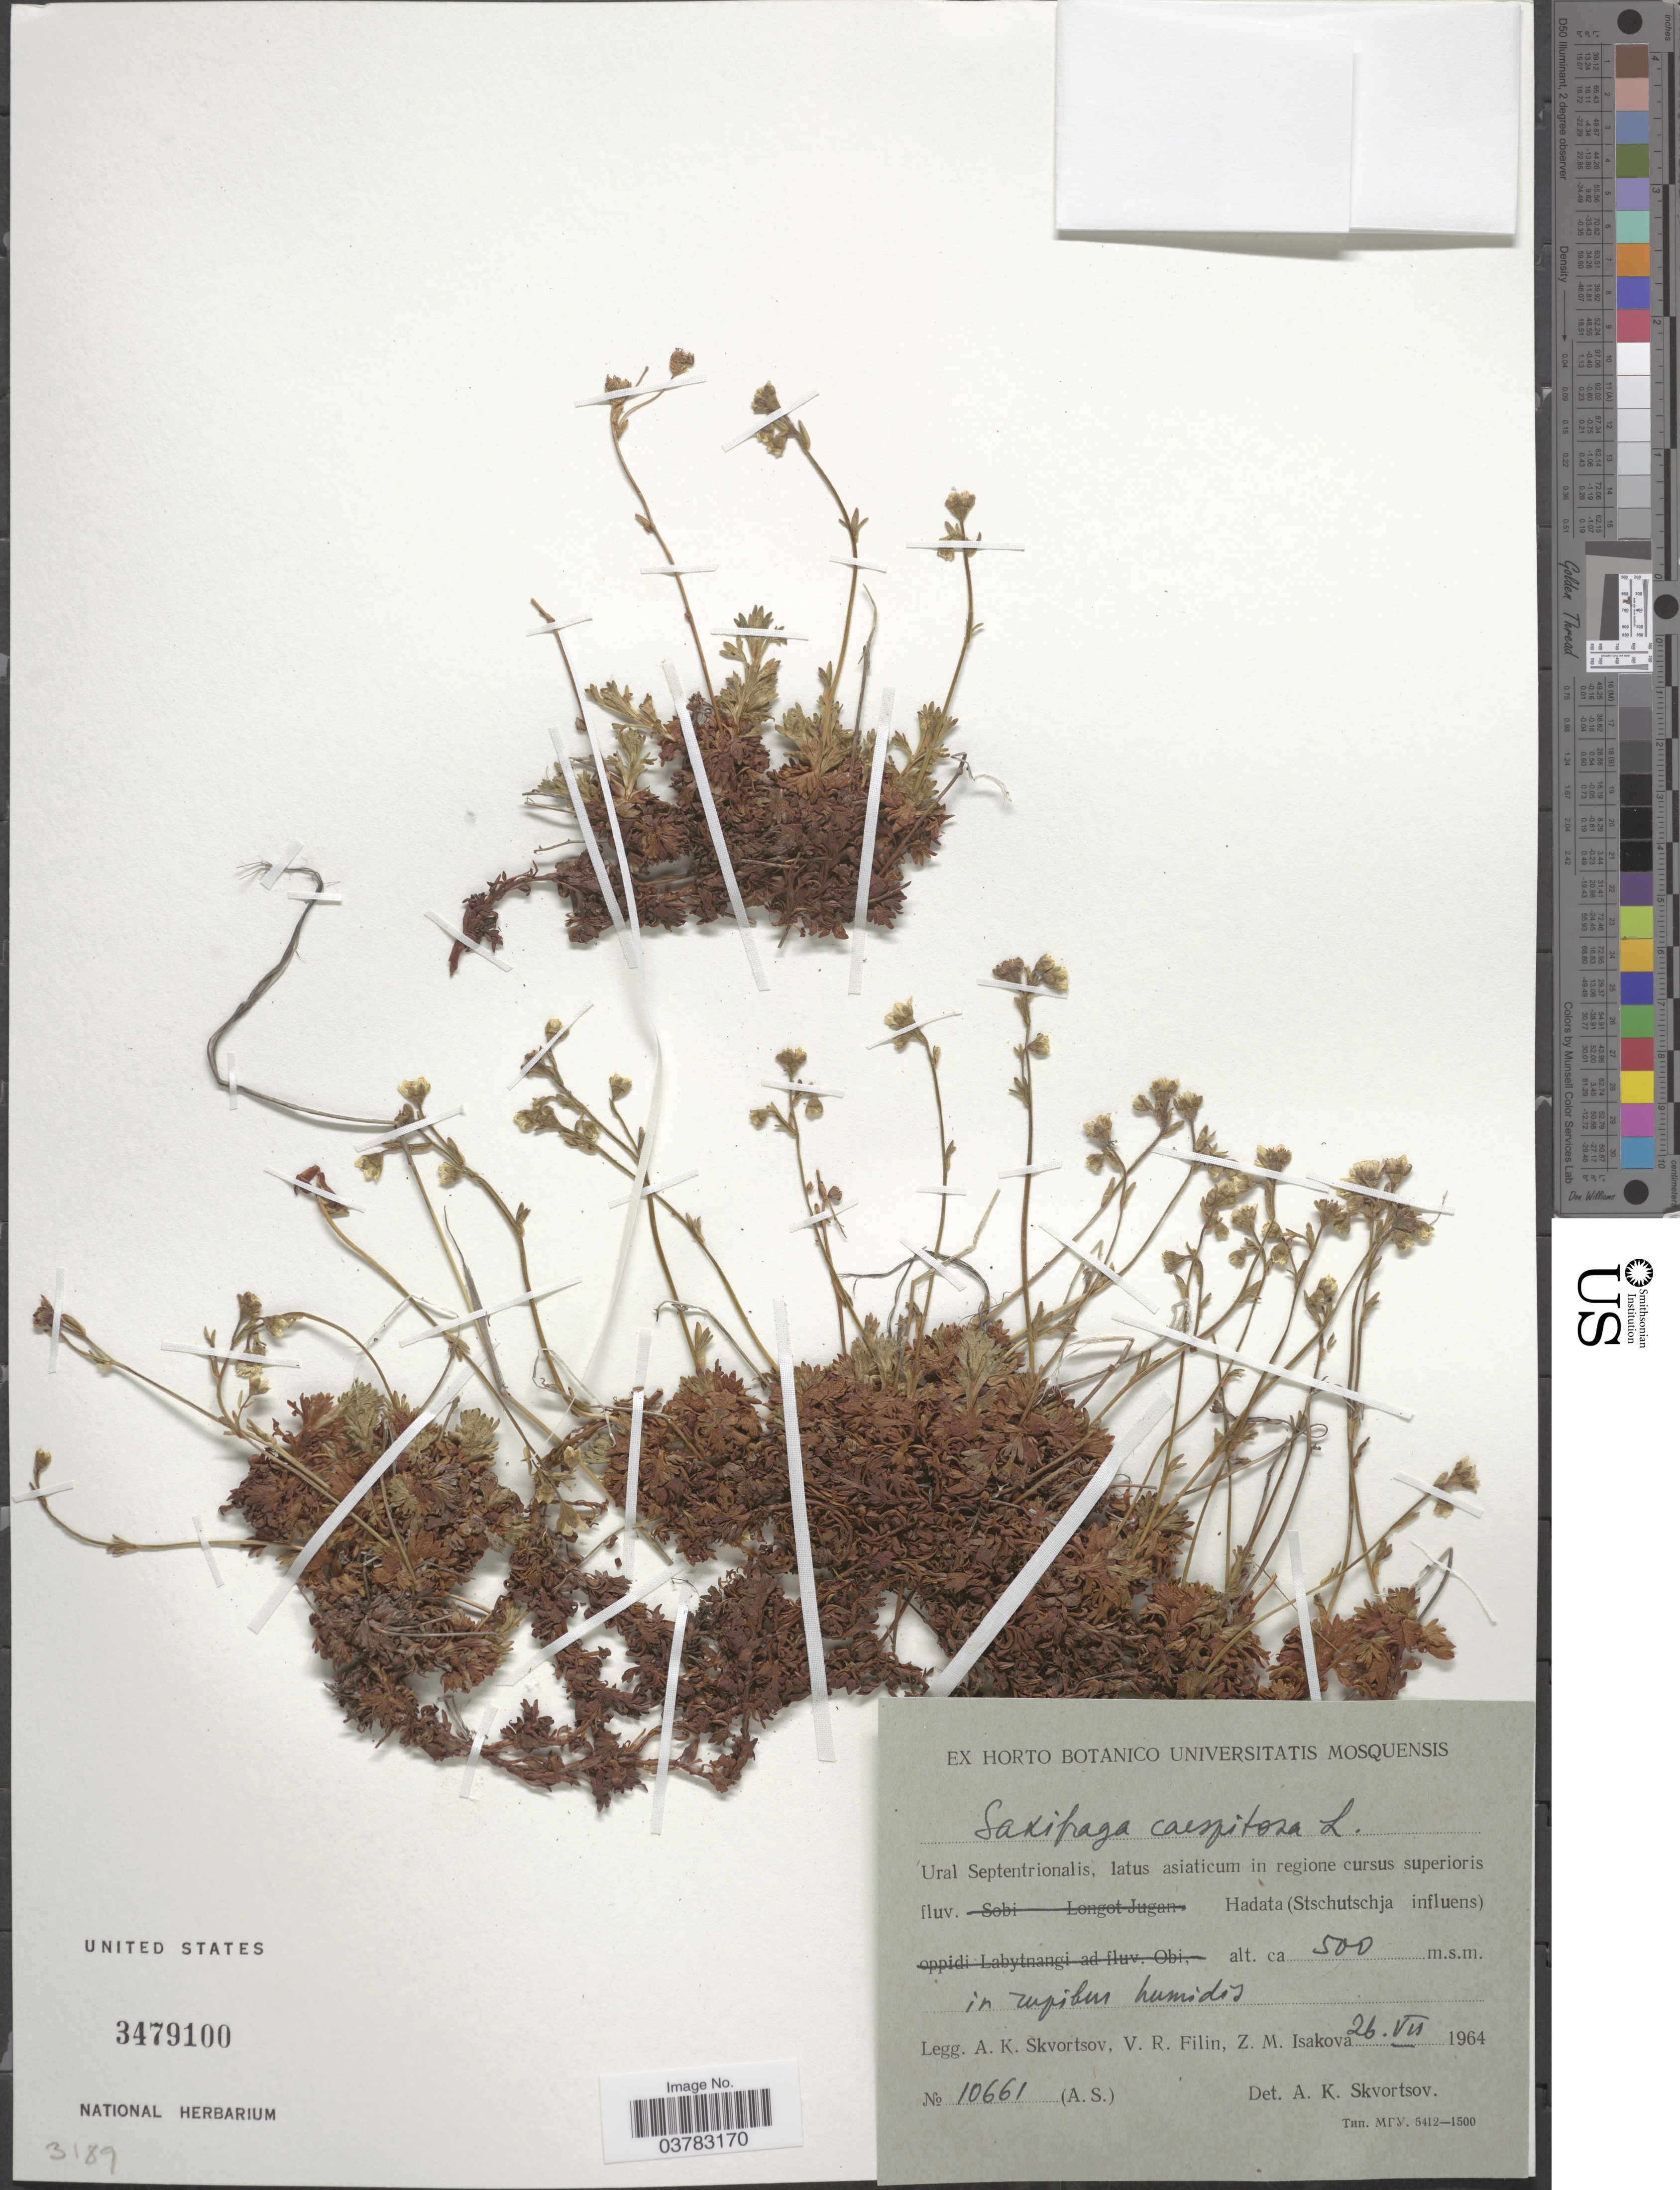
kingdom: Plantae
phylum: Tracheophyta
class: Magnoliopsida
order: Saxifragales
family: Saxifragaceae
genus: Saxifraga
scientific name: Saxifraga caespitosa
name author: L.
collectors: A. K. Skvortsov, V. Filin & Z. Isakova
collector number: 10661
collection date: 1964-07-26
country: Russian Federation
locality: Ural Septentrionalis, latus asiaticum in regione cursus superioris fluv. Hadata (Stschutschja influens) in rupibus humides.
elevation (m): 500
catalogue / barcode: US 3479100